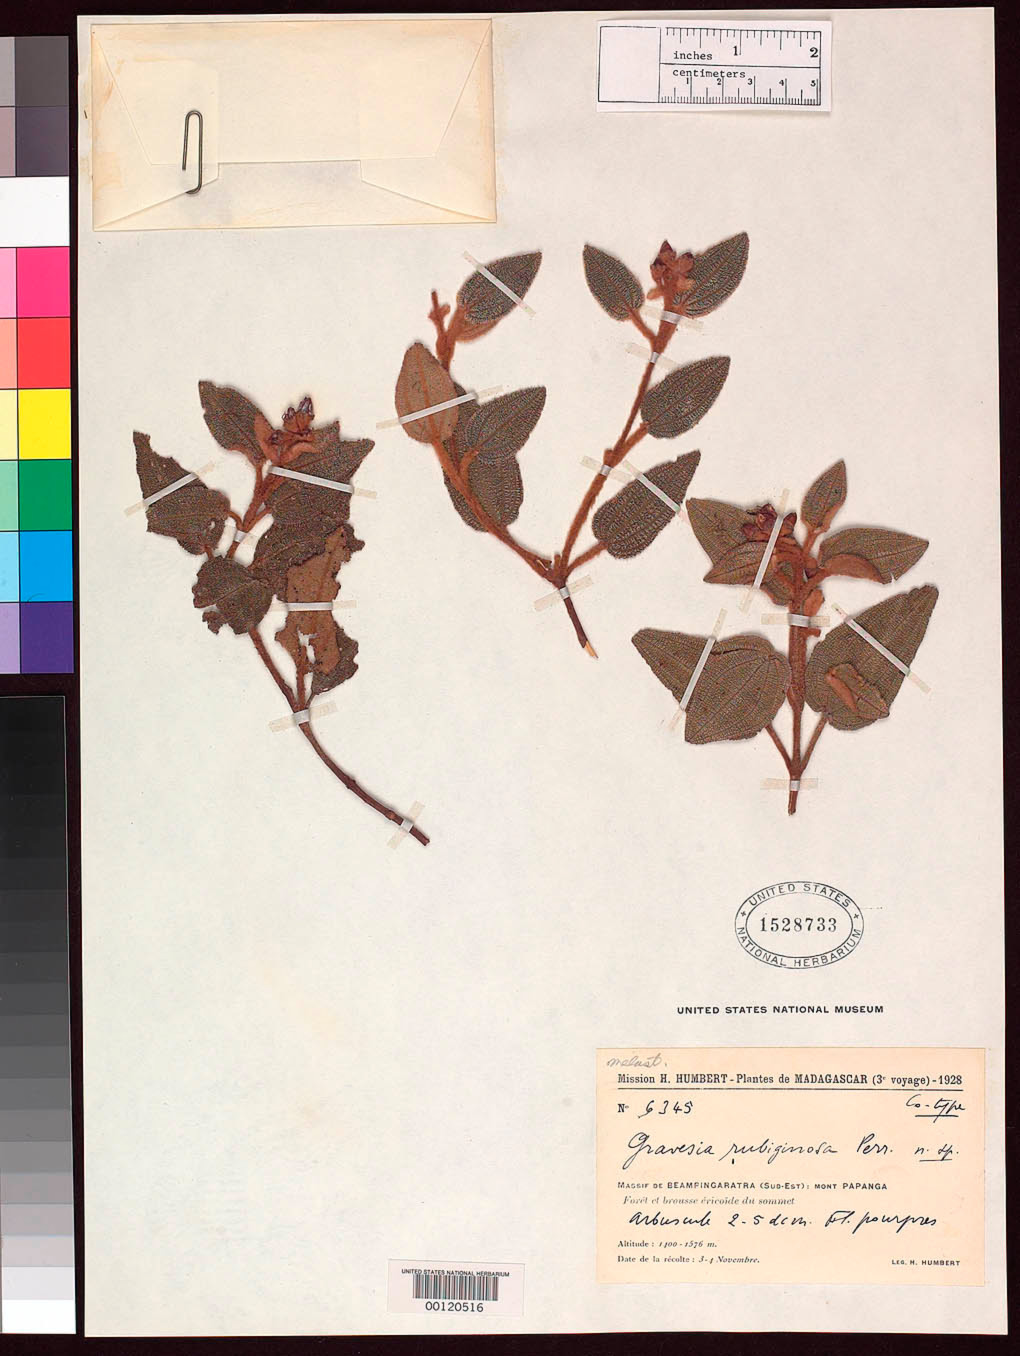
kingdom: Plantae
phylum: Tracheophyta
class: Magnoliopsida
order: Myrtales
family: Melastomataceae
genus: Gravesia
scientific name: Gravesia rubiginosa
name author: H. Perrier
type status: Isotype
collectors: H. Humbert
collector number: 6345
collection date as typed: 03 Nov 1928 to 04 Nov 1928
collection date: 1928-11-03/1928-11-04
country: Madagascar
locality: Massif De beampingaratre, Mt. Papanga.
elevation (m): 1400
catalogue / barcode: US 1528733